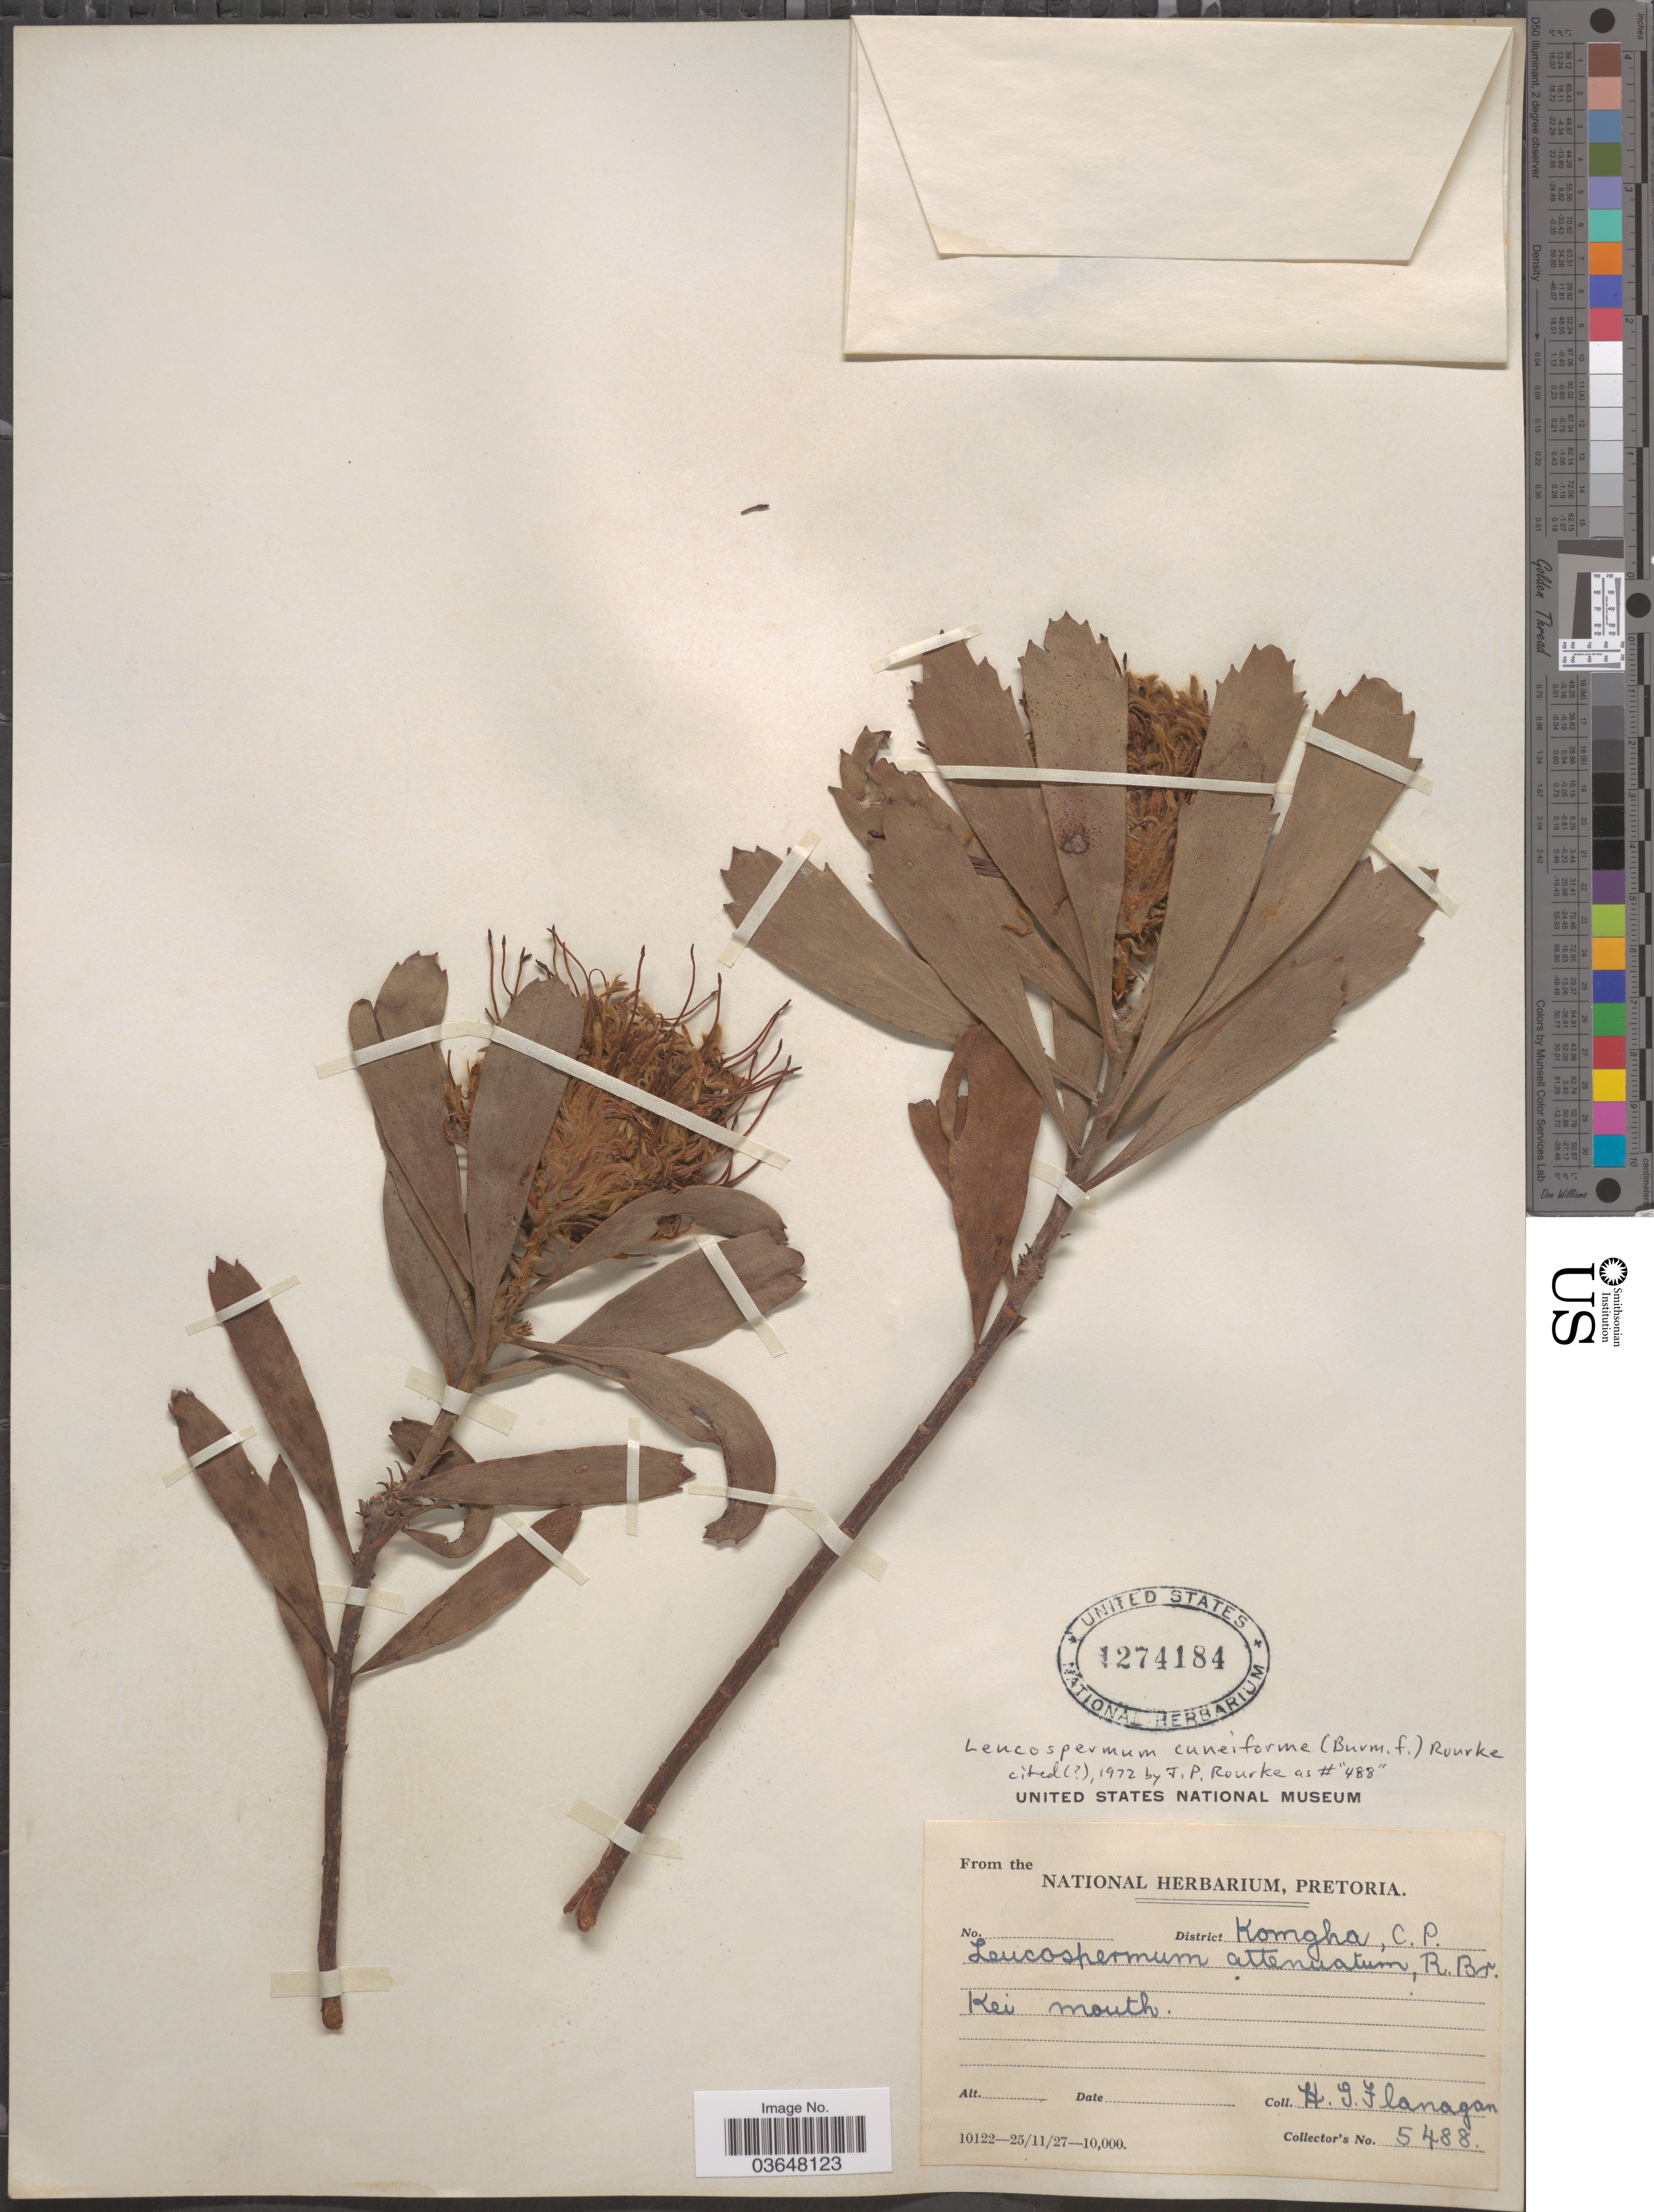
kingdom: Plantae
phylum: Tracheophyta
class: Magnoliopsida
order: Proteales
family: Proteaceae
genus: Leucospermum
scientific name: Leucospermum cuneiforme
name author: Rourke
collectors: H. Flanagan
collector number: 5488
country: South Africa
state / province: Eastern Cape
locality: District Komgha, C.P. Kei Mouth.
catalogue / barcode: US 1274184